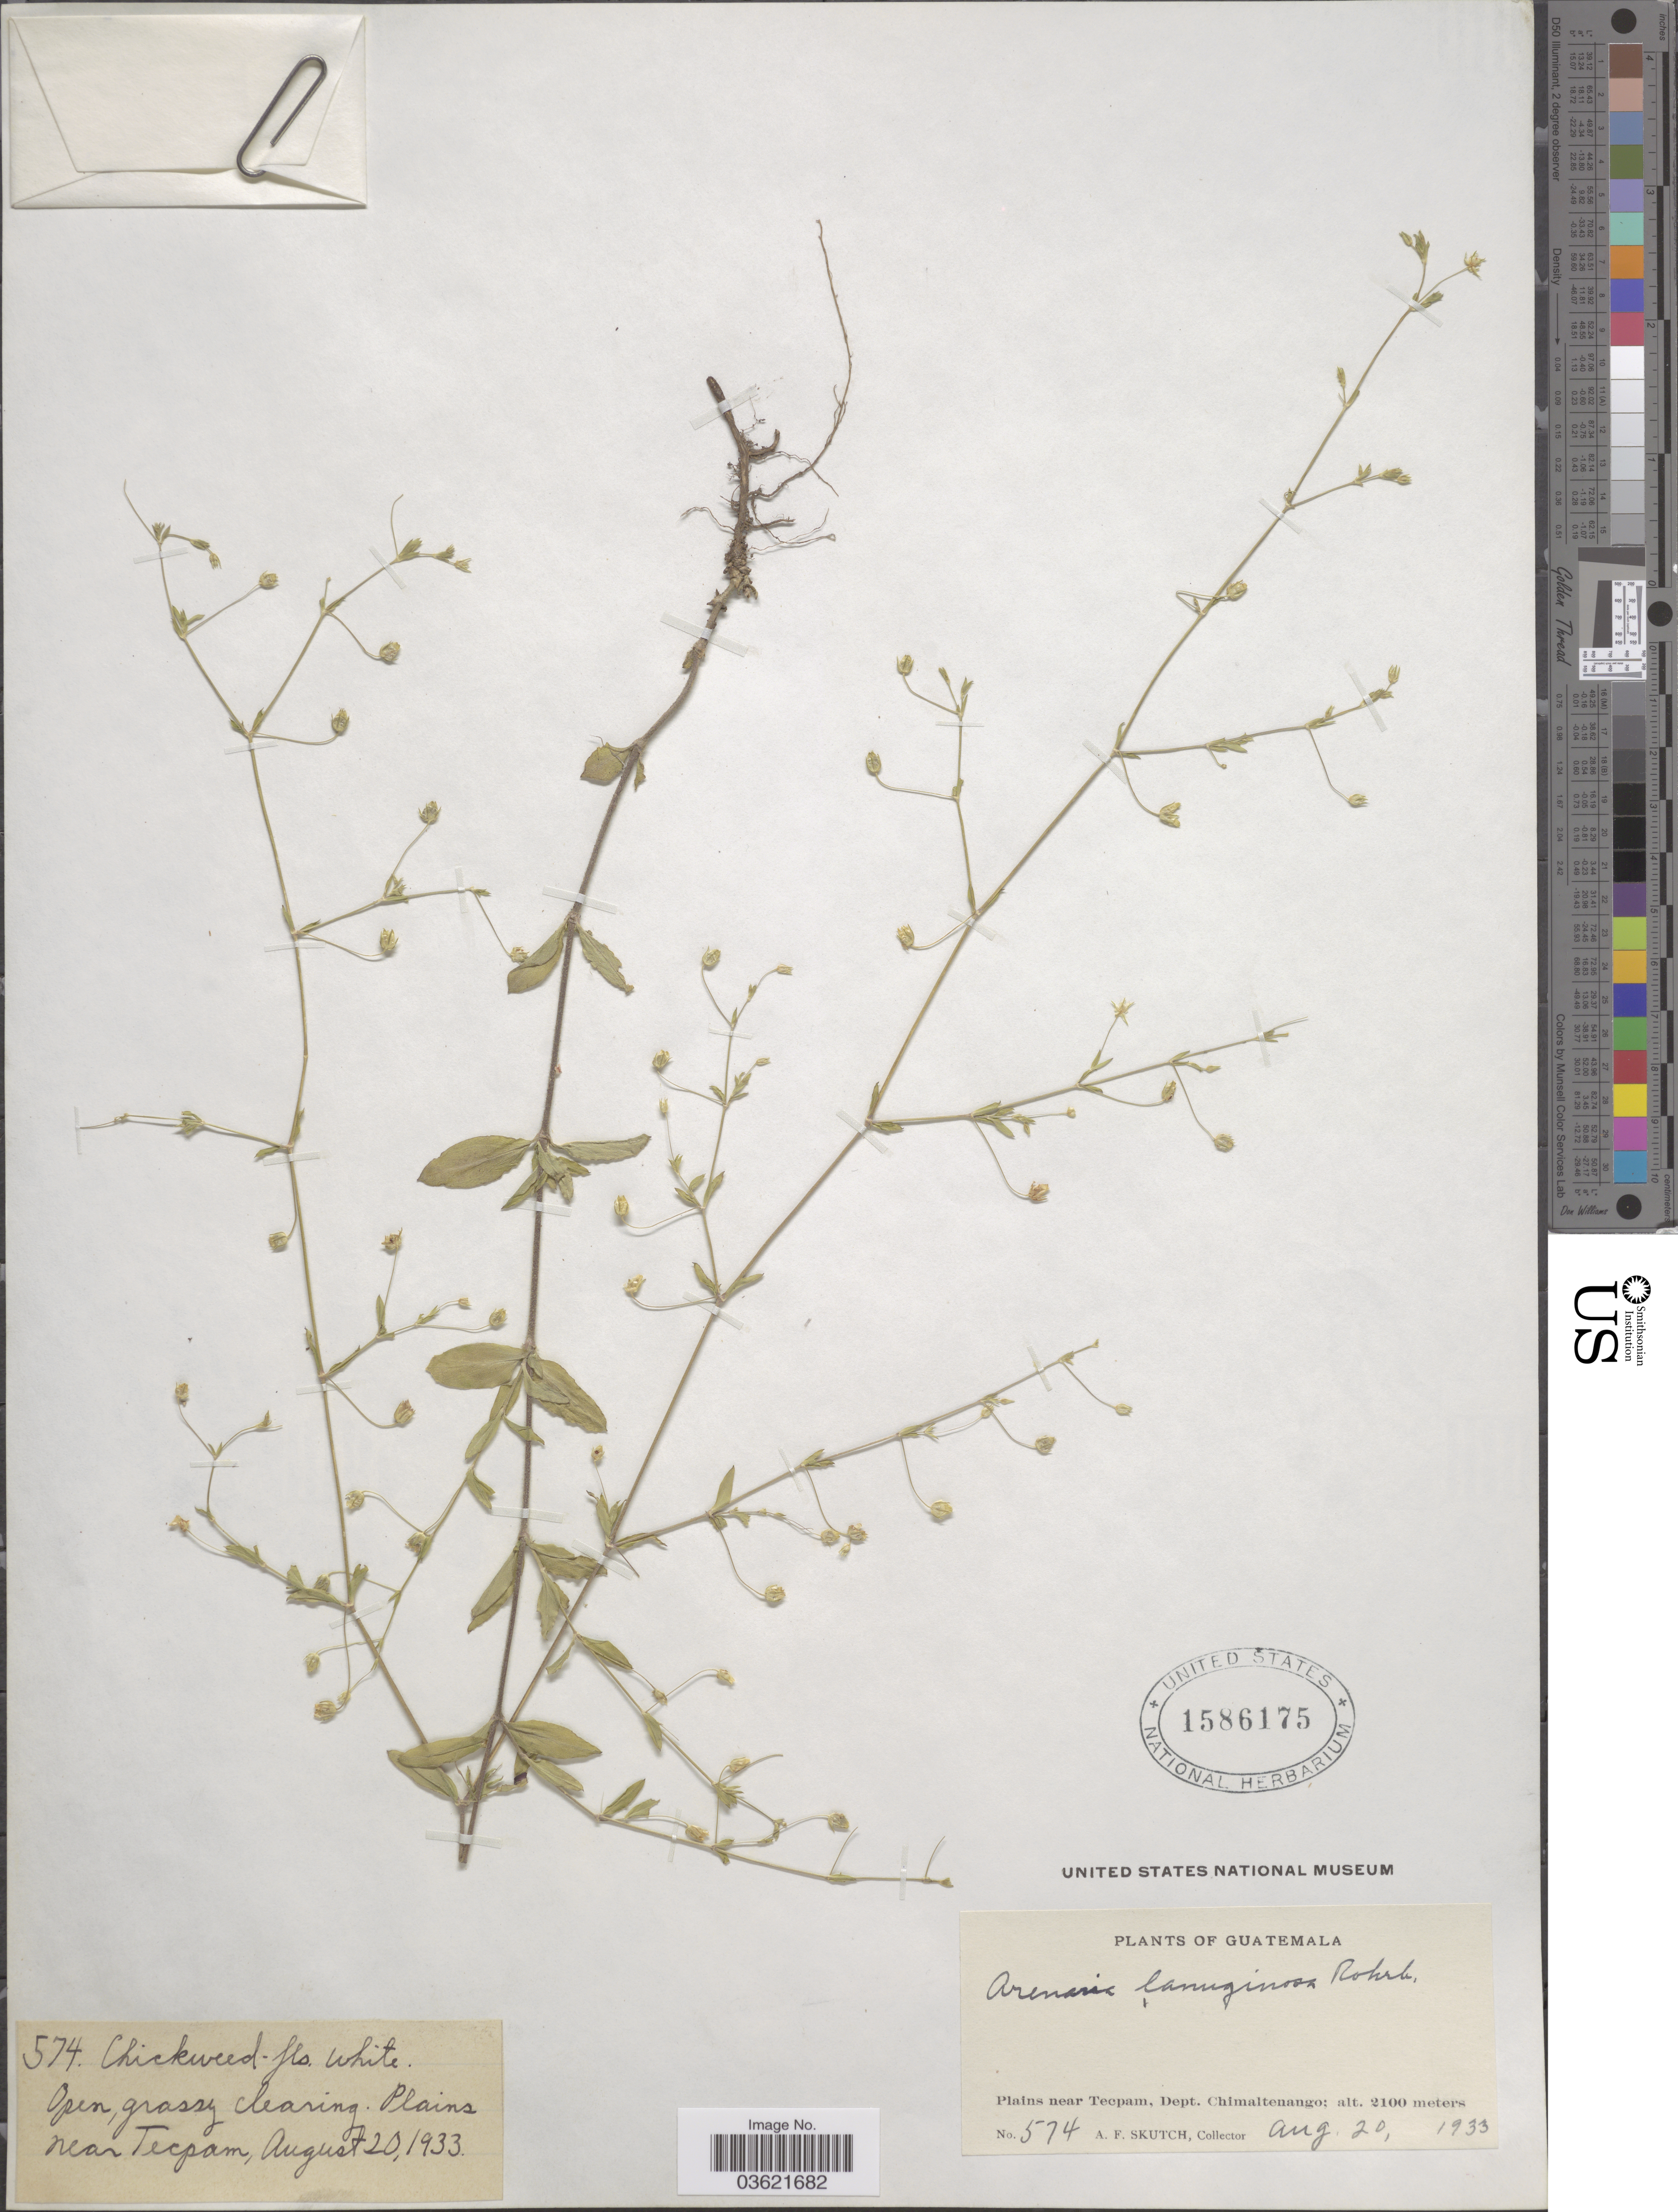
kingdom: Plantae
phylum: Tracheophyta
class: Magnoliopsida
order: Caryophyllales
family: Caryophyllaceae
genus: Arenaria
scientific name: Arenaria lanuginosa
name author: (Michx.) Rohrb.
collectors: A. F. Skutch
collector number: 574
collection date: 1933-08-20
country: Guatemala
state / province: Chimaltenango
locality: Plains near Tecpam, Dept. Chimaltenango.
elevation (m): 2100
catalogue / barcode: US 1586175